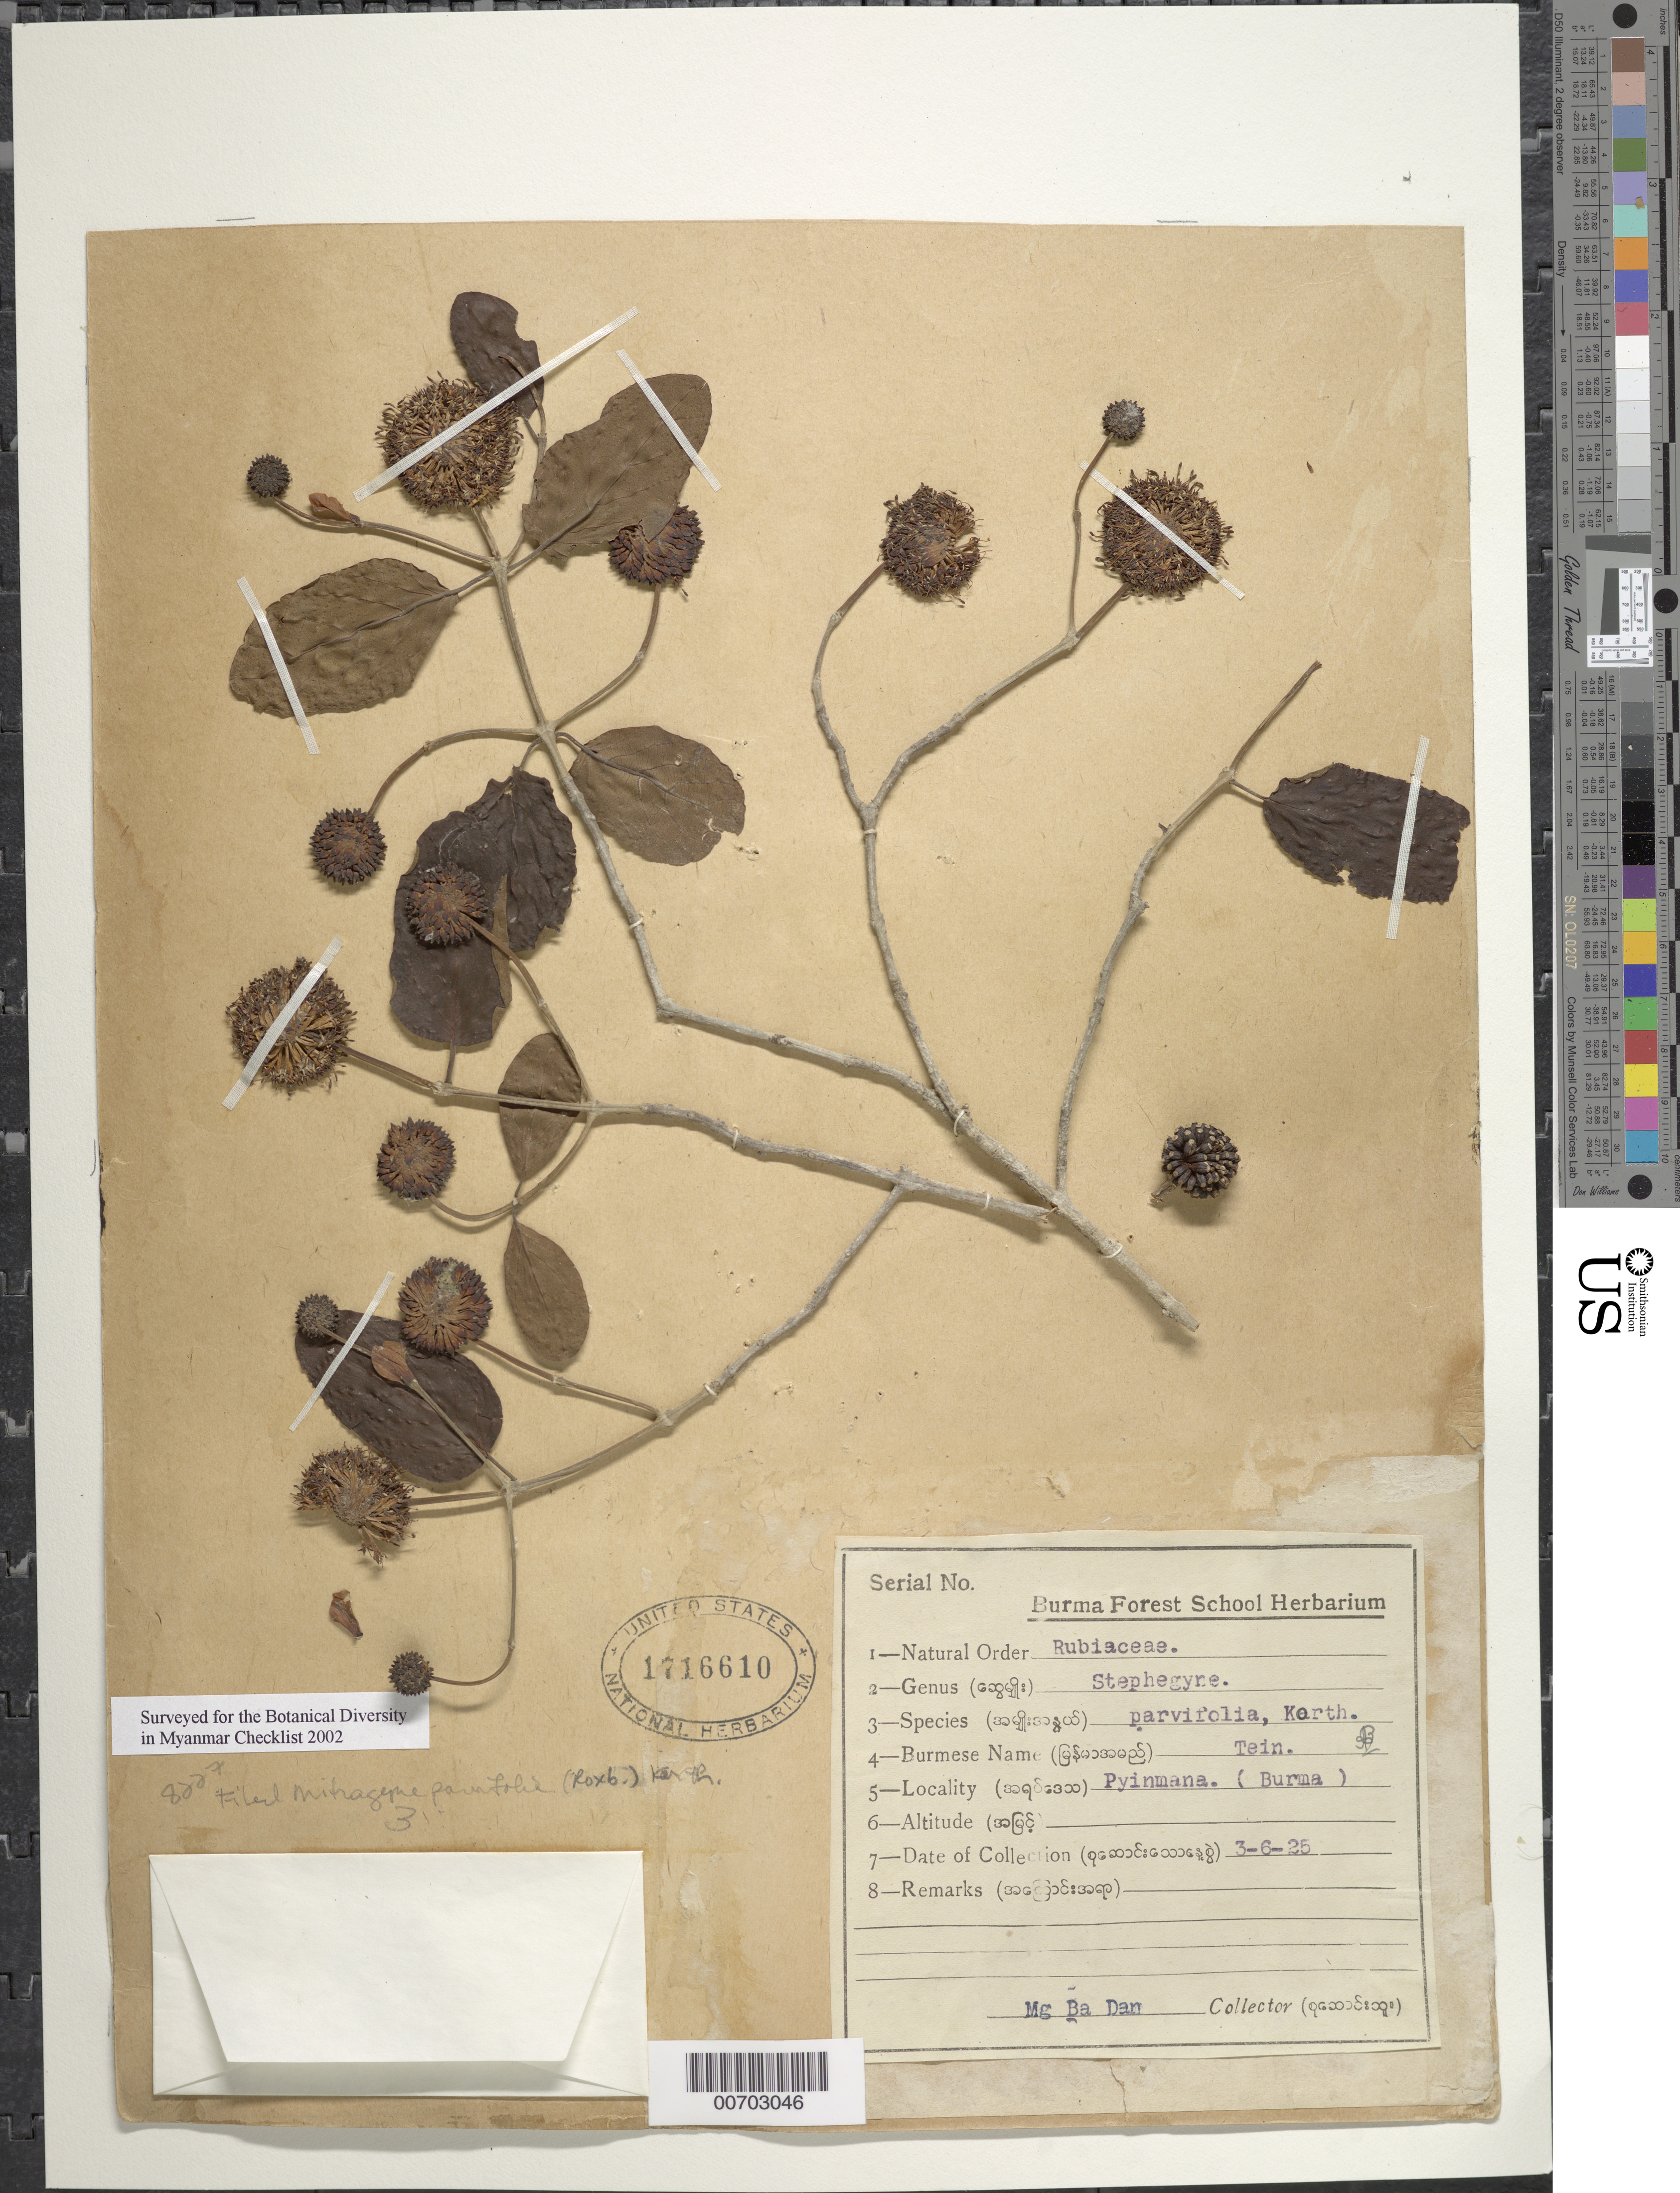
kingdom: Plantae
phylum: Tracheophyta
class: Magnoliopsida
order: Gentianales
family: Rubiaceae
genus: Mitragyna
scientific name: Mitragyna parvifolia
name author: (Roxb.) Korth.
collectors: Burma Forest School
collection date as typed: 03 Jun 1925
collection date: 1925-06-03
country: Myanmar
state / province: Mandalay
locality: Pyinmana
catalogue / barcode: US 1716610